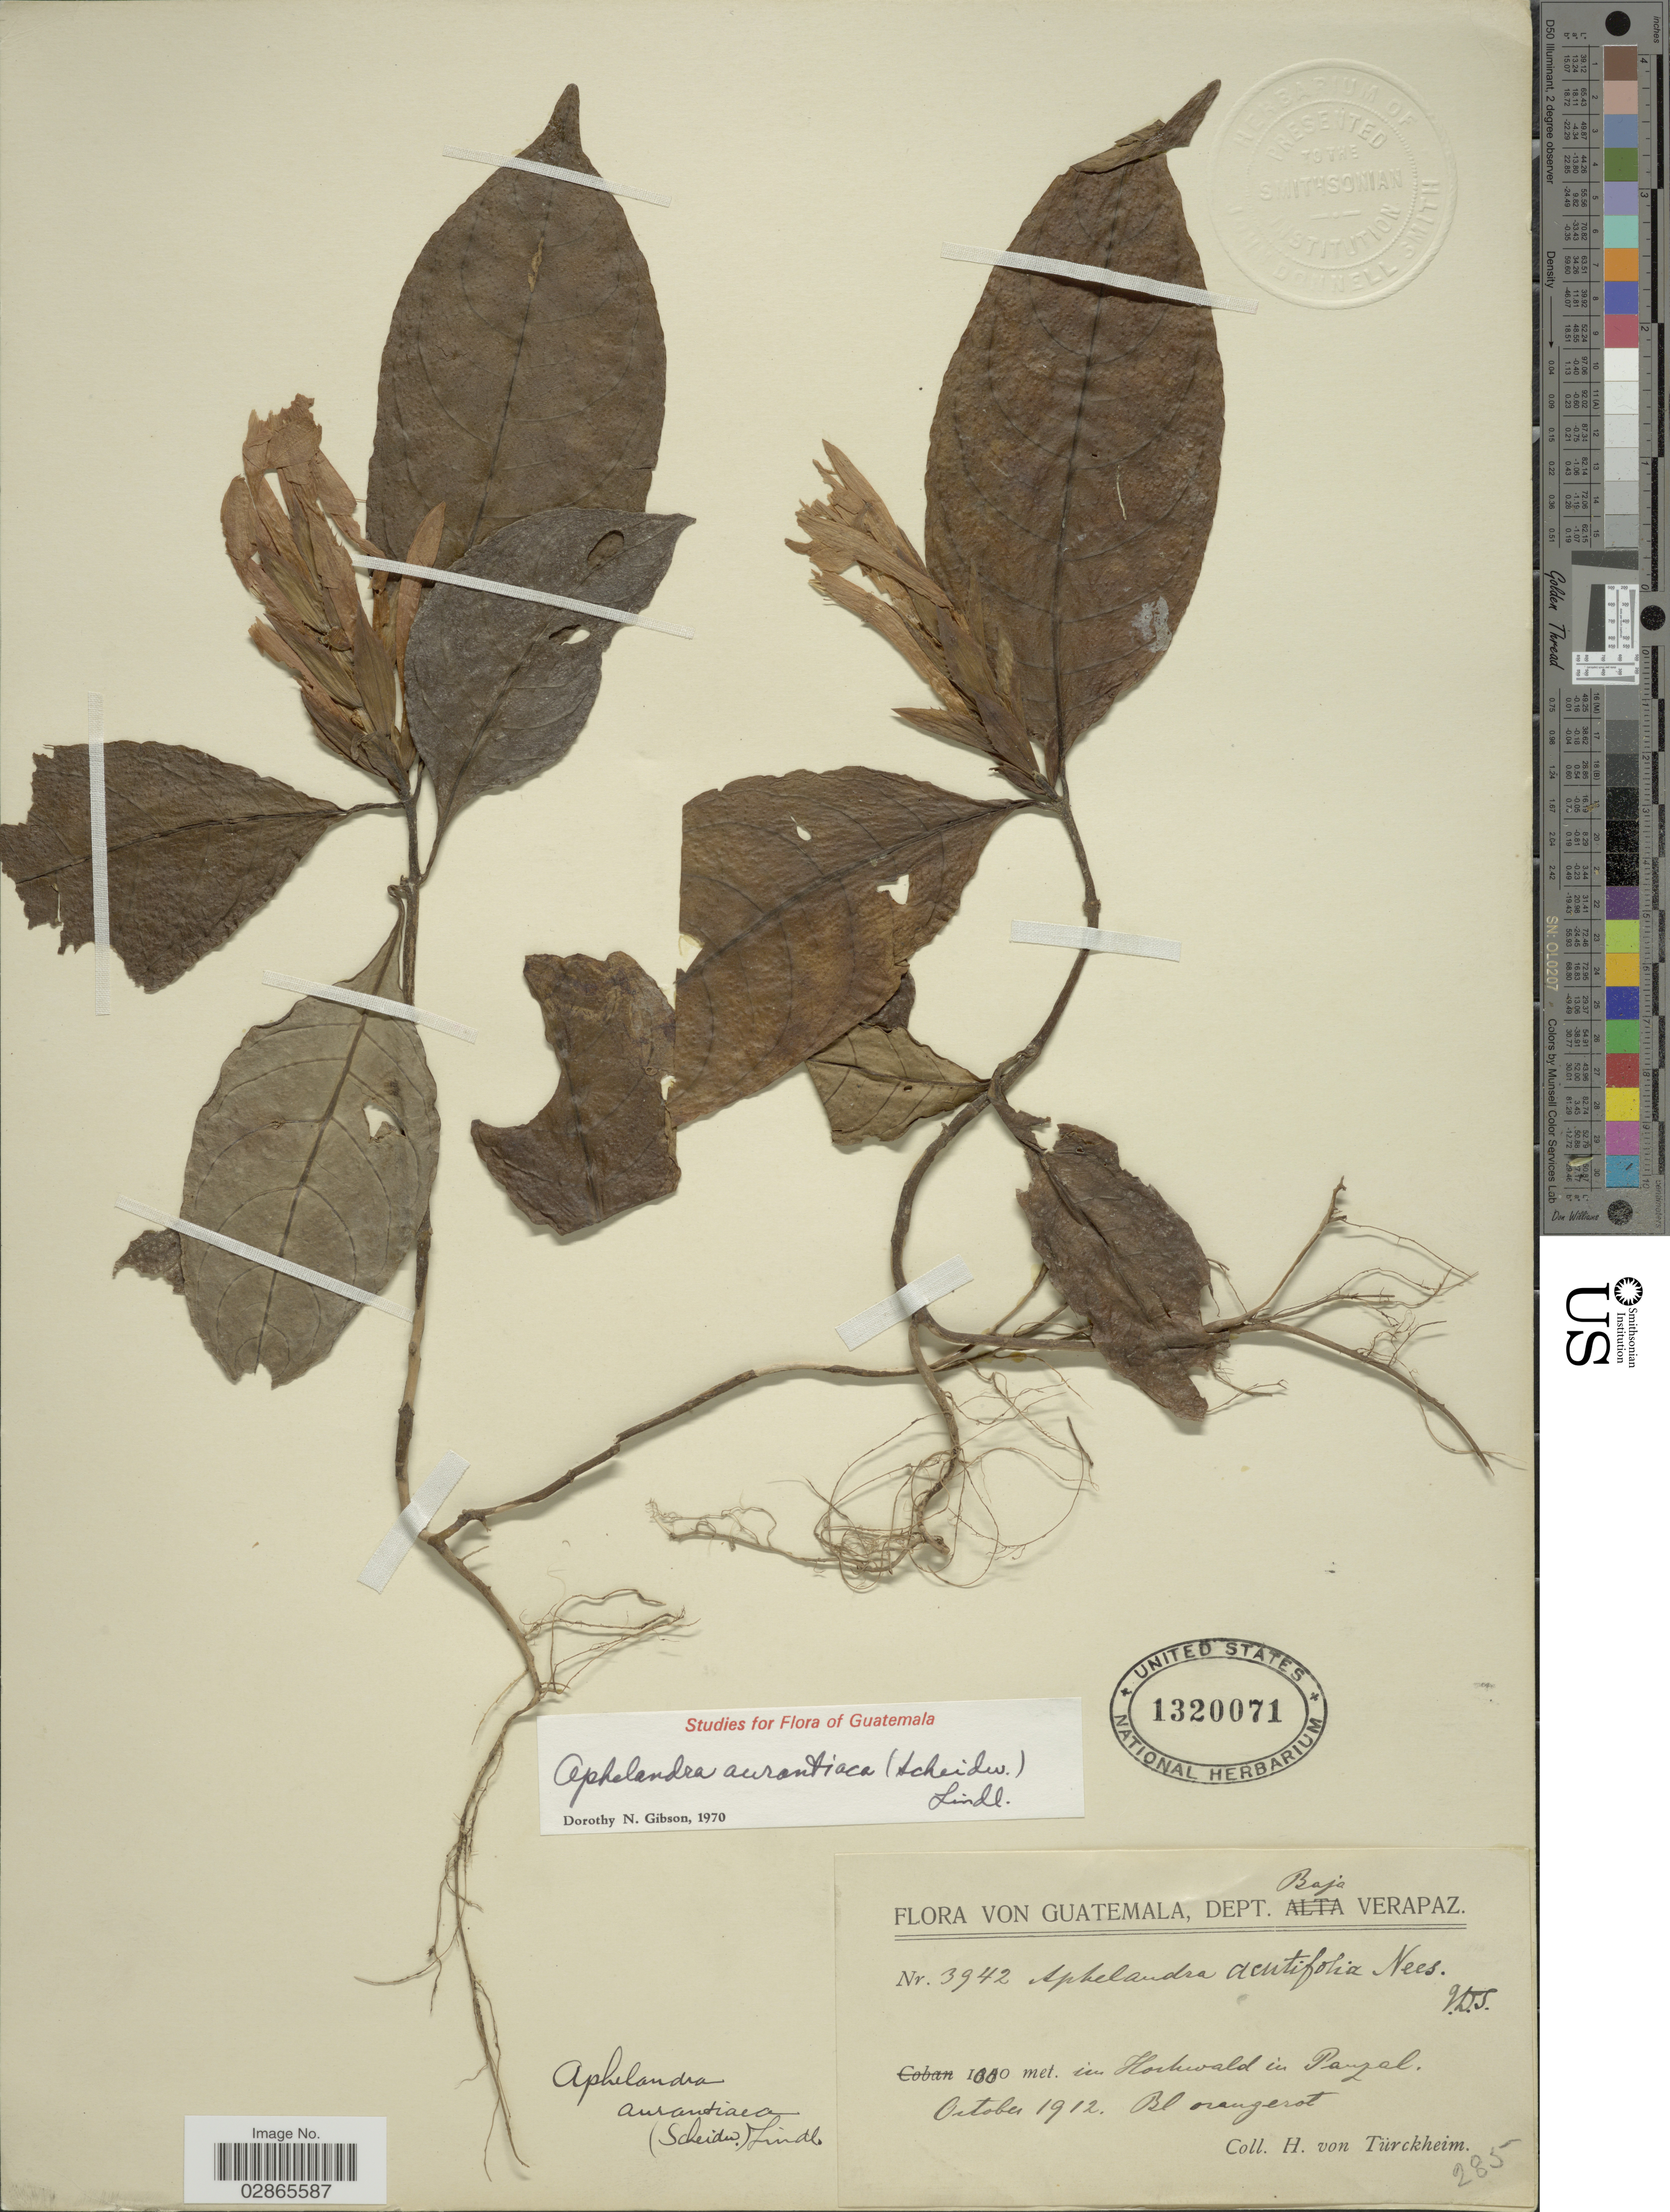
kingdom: Plantae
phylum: Tracheophyta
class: Magnoliopsida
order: Lamiales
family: Acanthaceae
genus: Aphelandra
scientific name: Aphelandra aurantiaca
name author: (Scheidw.) Lindl.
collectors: H. von Türckheim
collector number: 3942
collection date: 1912-10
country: Guatemala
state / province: Baja Verapaz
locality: Dept. Baja Verapaz, in Hoekwald in Panzal.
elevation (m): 1000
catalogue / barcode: US 1320071